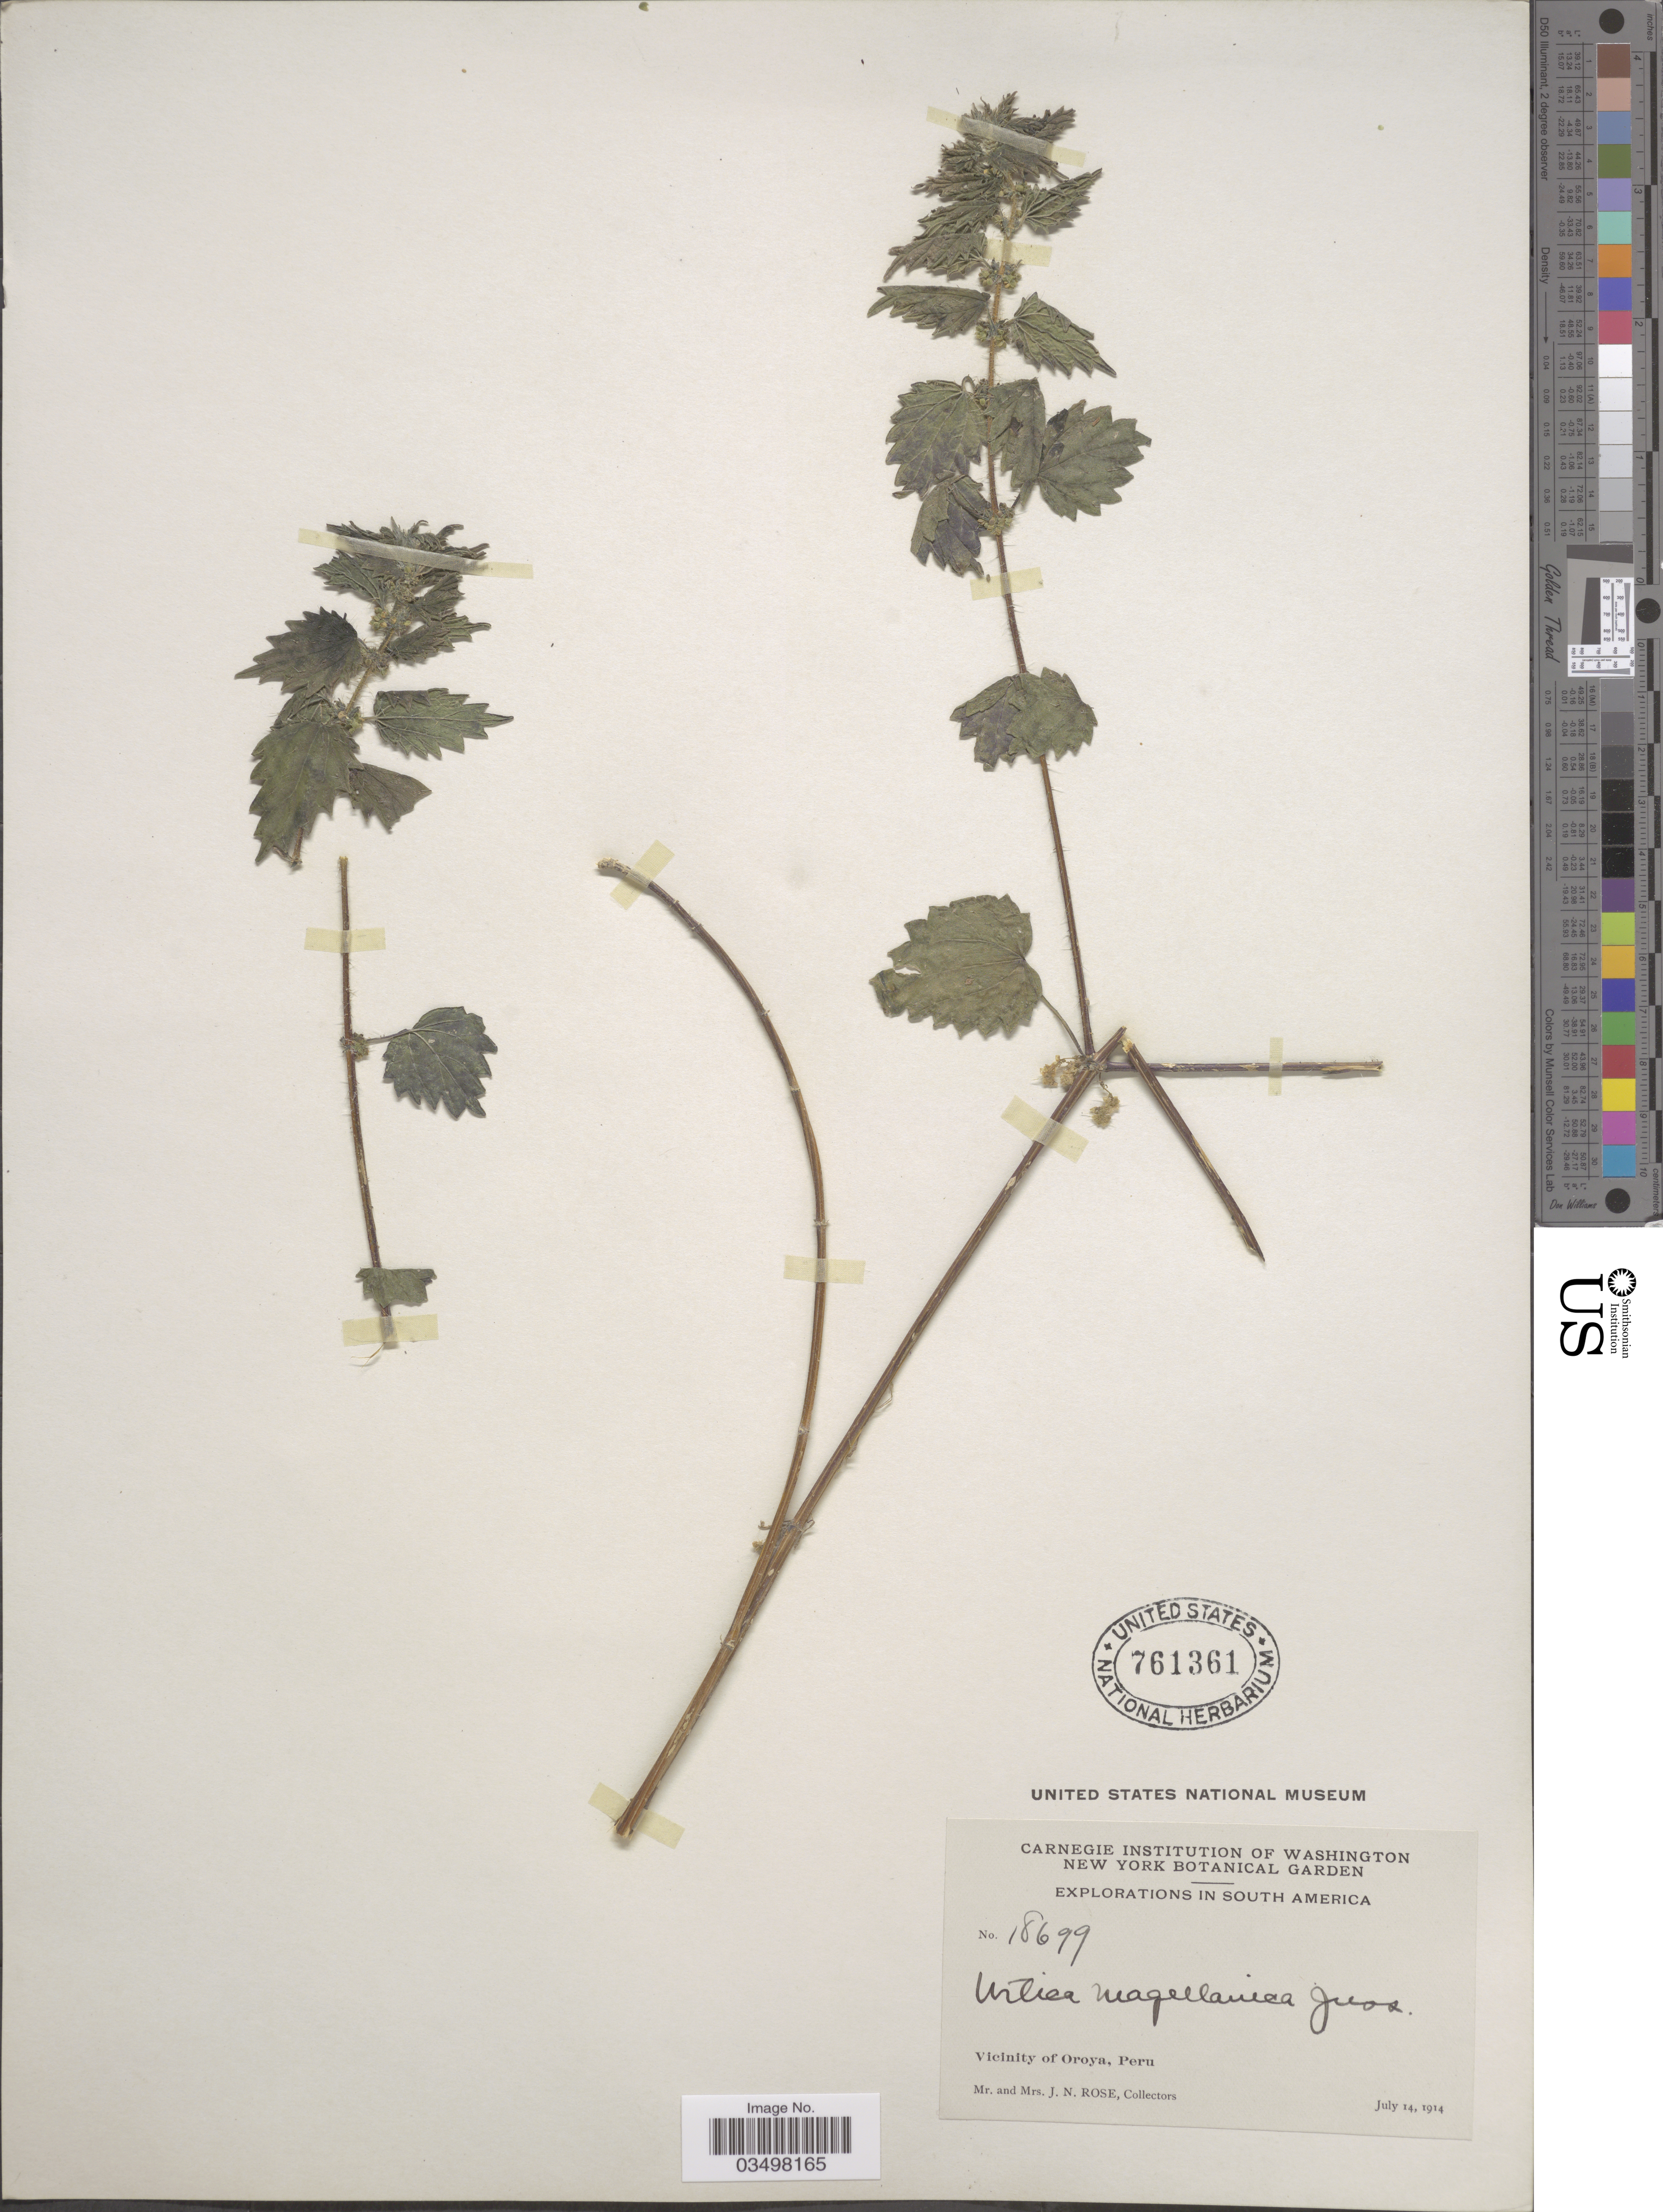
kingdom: Plantae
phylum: Tracheophyta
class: Magnoliopsida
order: Rosales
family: Urticaceae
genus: Urtica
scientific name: Urtica magellanica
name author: Juss. ex Poir.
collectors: J. N. Rose & L. B. Rose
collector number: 18699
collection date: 1914-07-14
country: Peru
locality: Vicinity of Oroya.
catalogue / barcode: US 761361